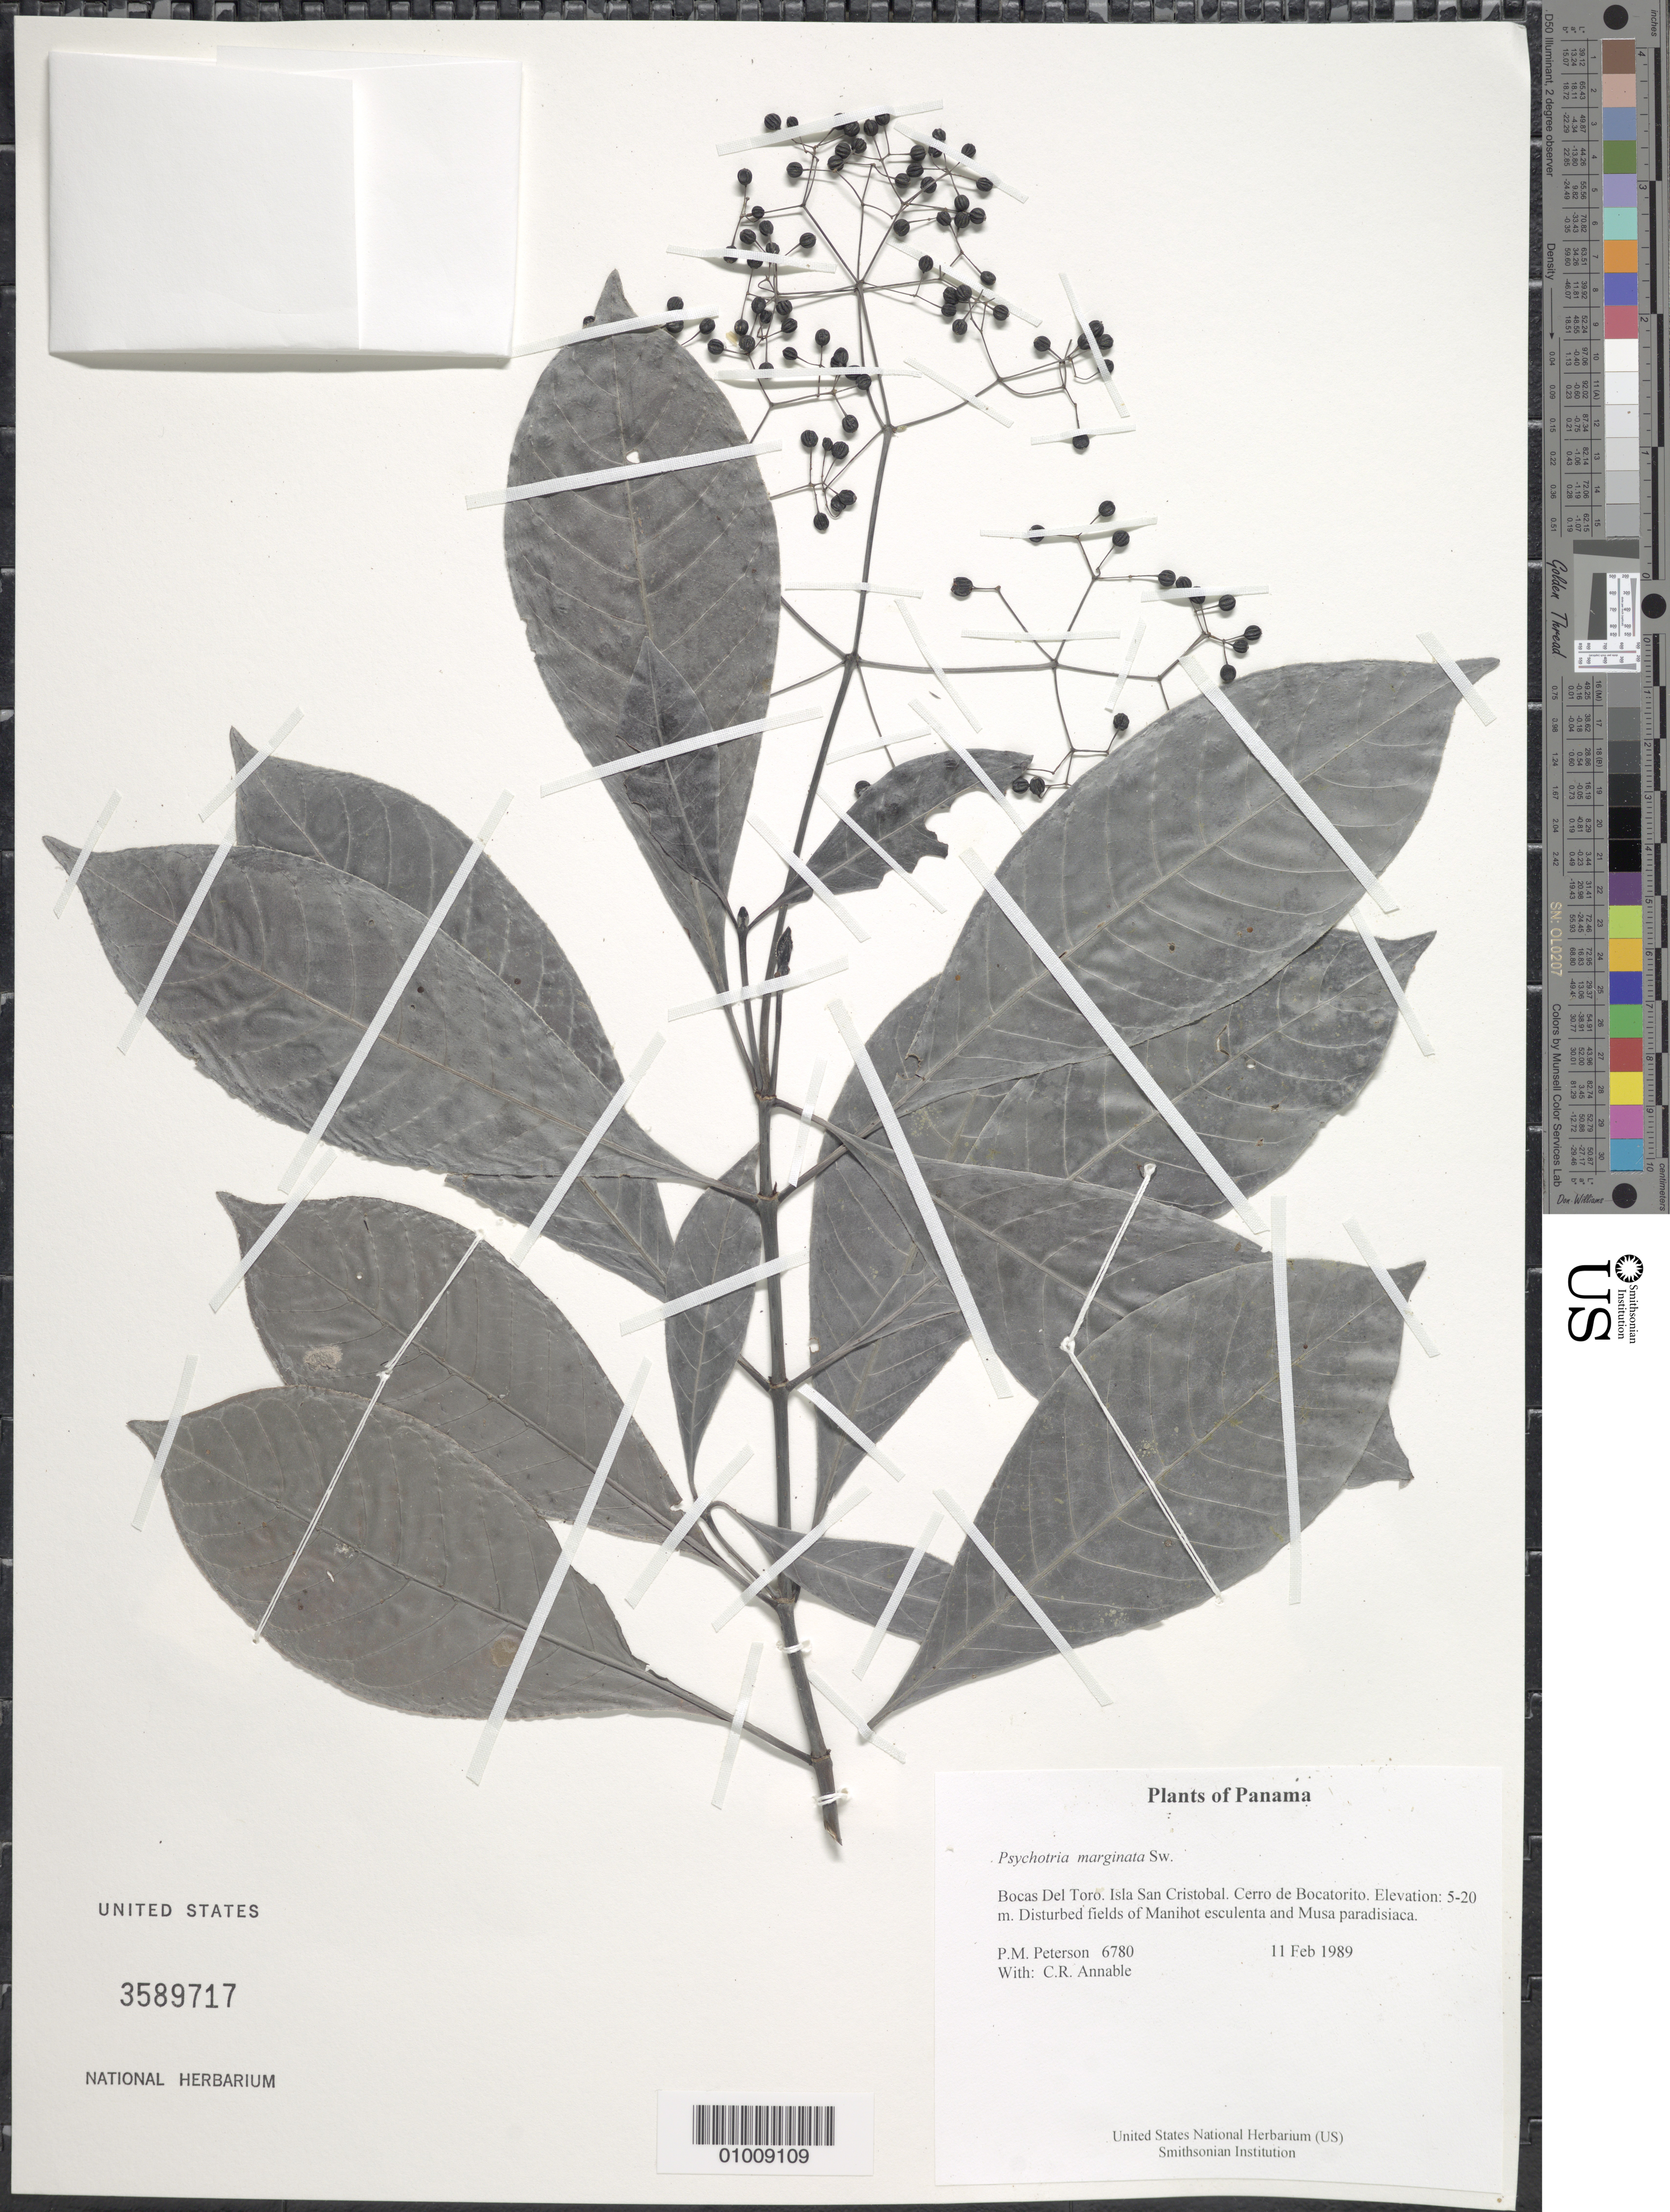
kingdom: Plantae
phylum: Tracheophyta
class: Magnoliopsida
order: Gentianales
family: Rubiaceae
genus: Psychotria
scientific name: Psychotria marginata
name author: Sw.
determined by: Dwyer, J.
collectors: P. M. Peterson & C. R. Annable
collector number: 06780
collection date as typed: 11 Feb 1989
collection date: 1989-02-11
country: Panama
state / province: Bocas del Toro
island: San Cristobal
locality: Cerro de Bocatorito.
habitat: Disturbed fields of Manihot esculenta and Musa paradisiaca.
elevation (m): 5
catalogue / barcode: US 3589717